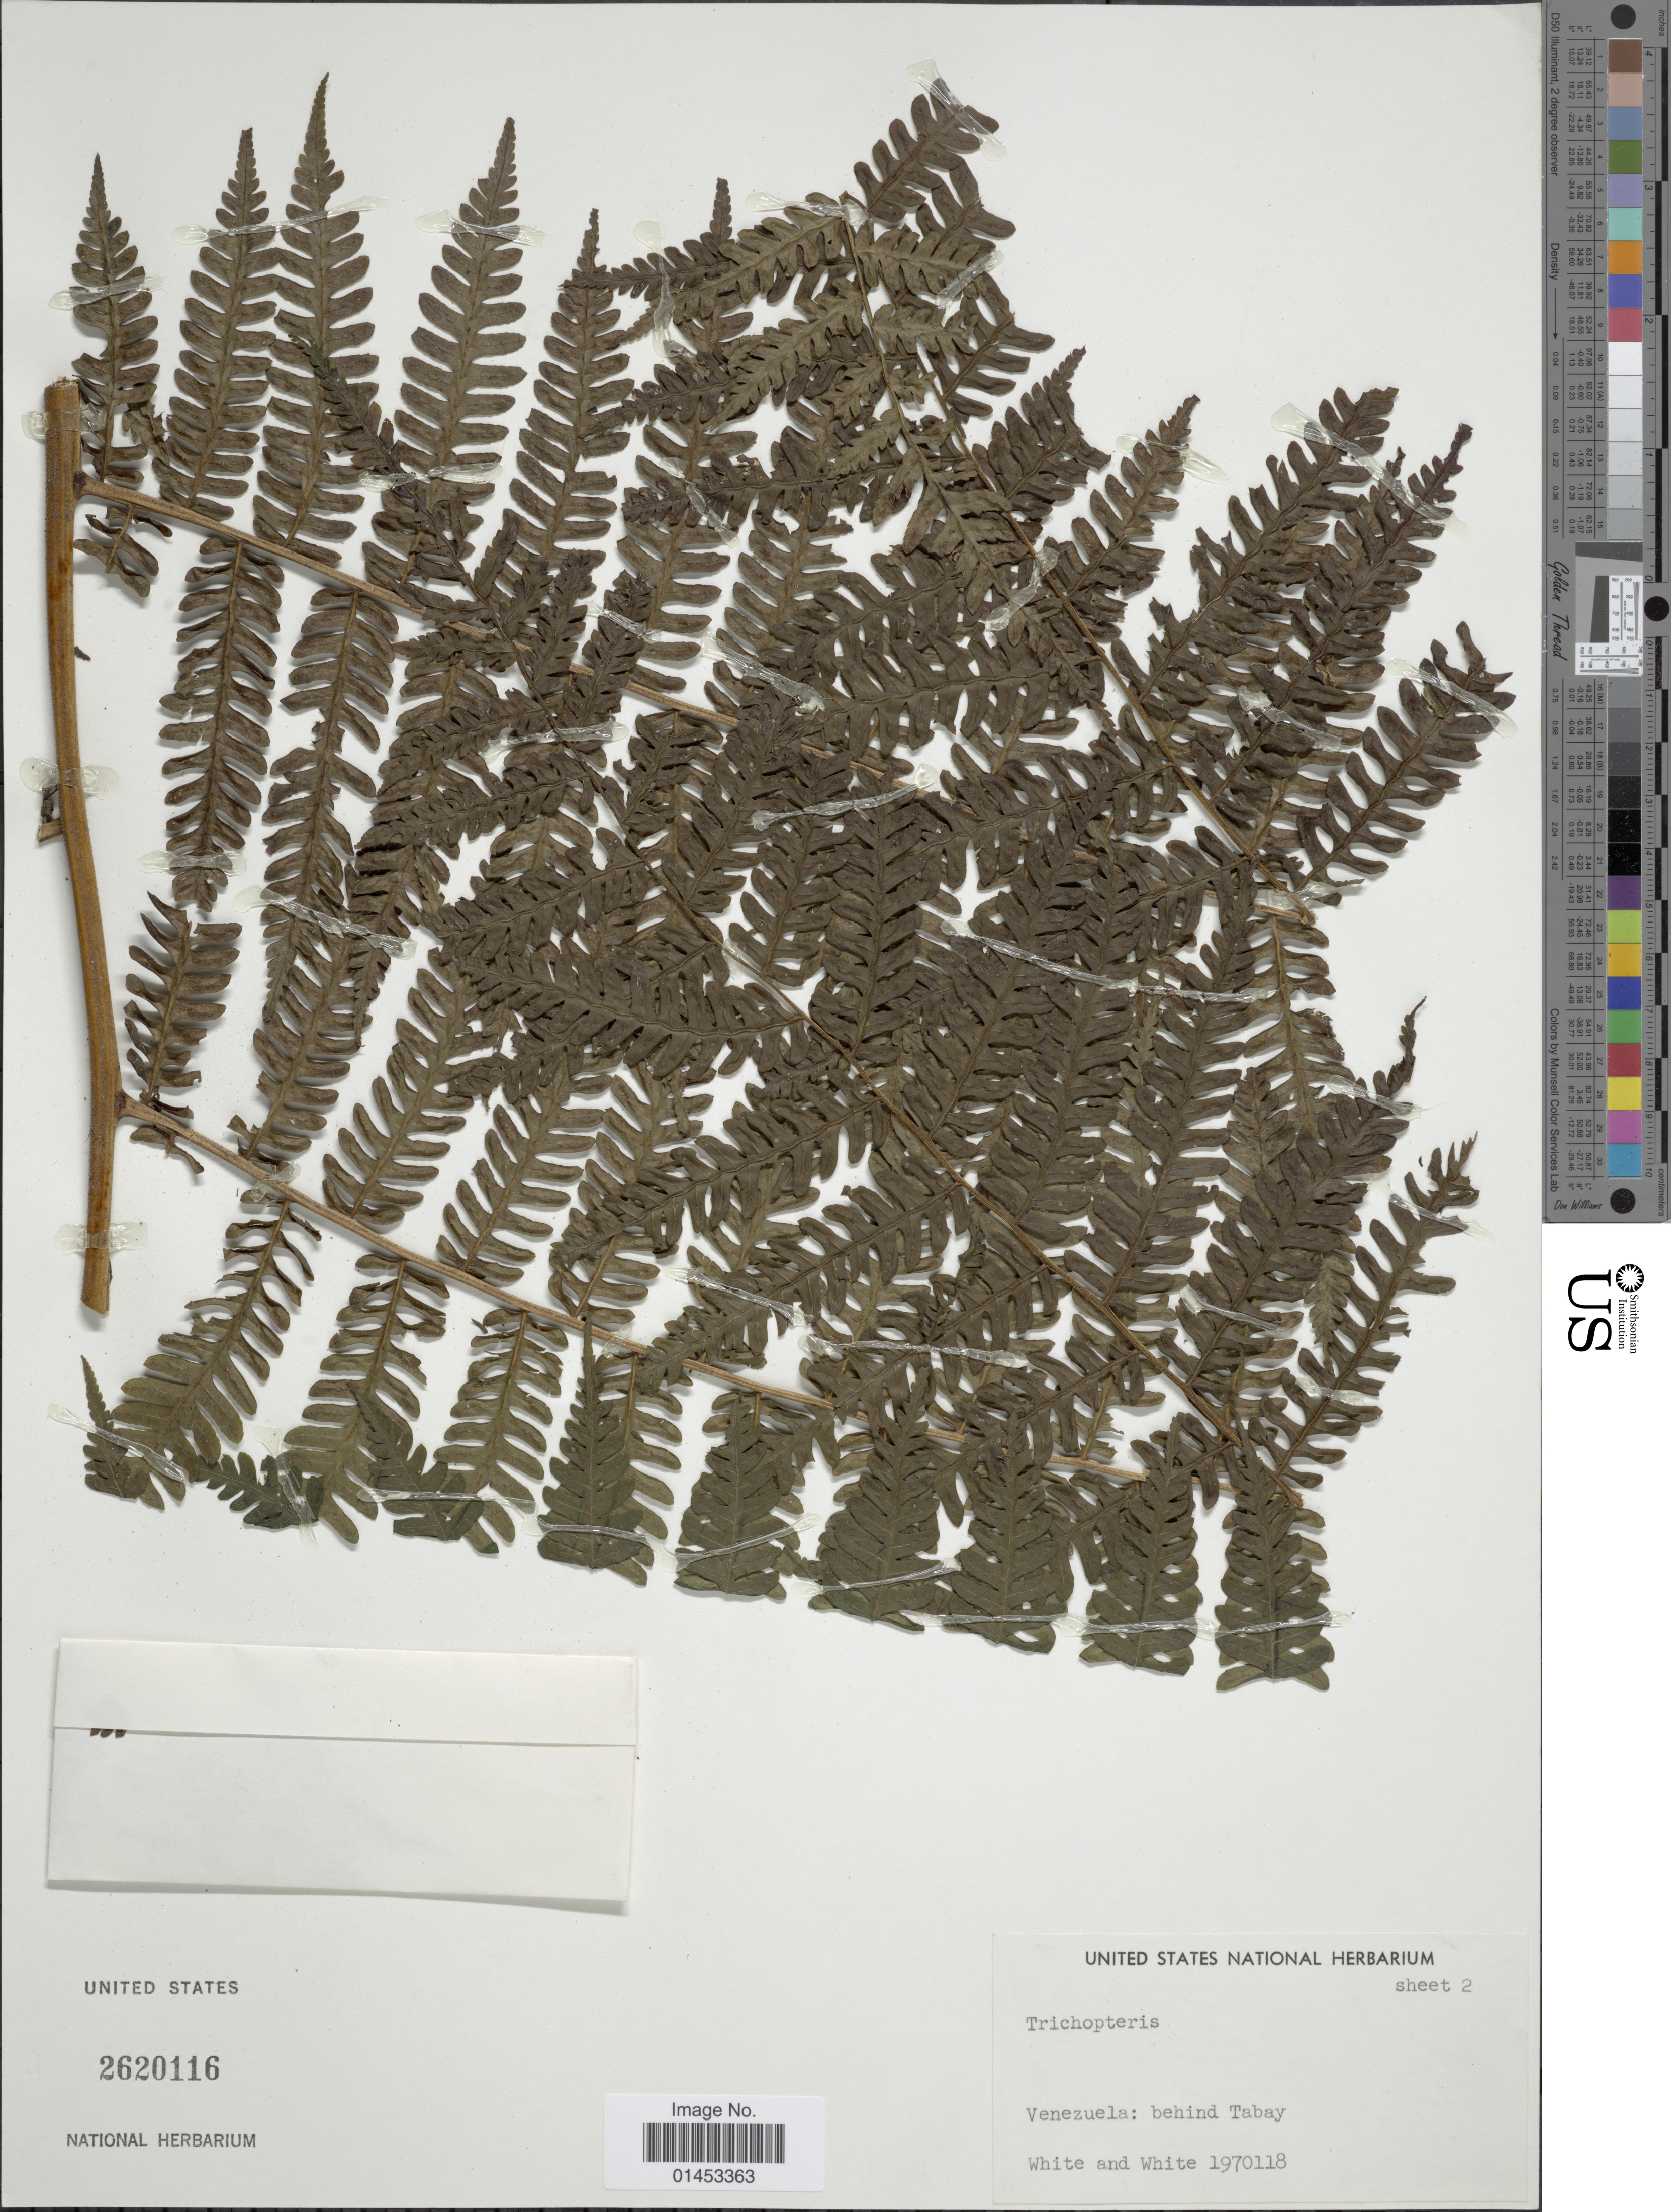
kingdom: Plantae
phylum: Tracheophyta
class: Polypodiopsida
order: Cyatheales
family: Cyatheaceae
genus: Cyathea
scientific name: Cyathea sp.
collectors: O. E. White & O. E. White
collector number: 1970118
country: Venezuela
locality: Venezuela: behinid Tabay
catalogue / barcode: US 2620116